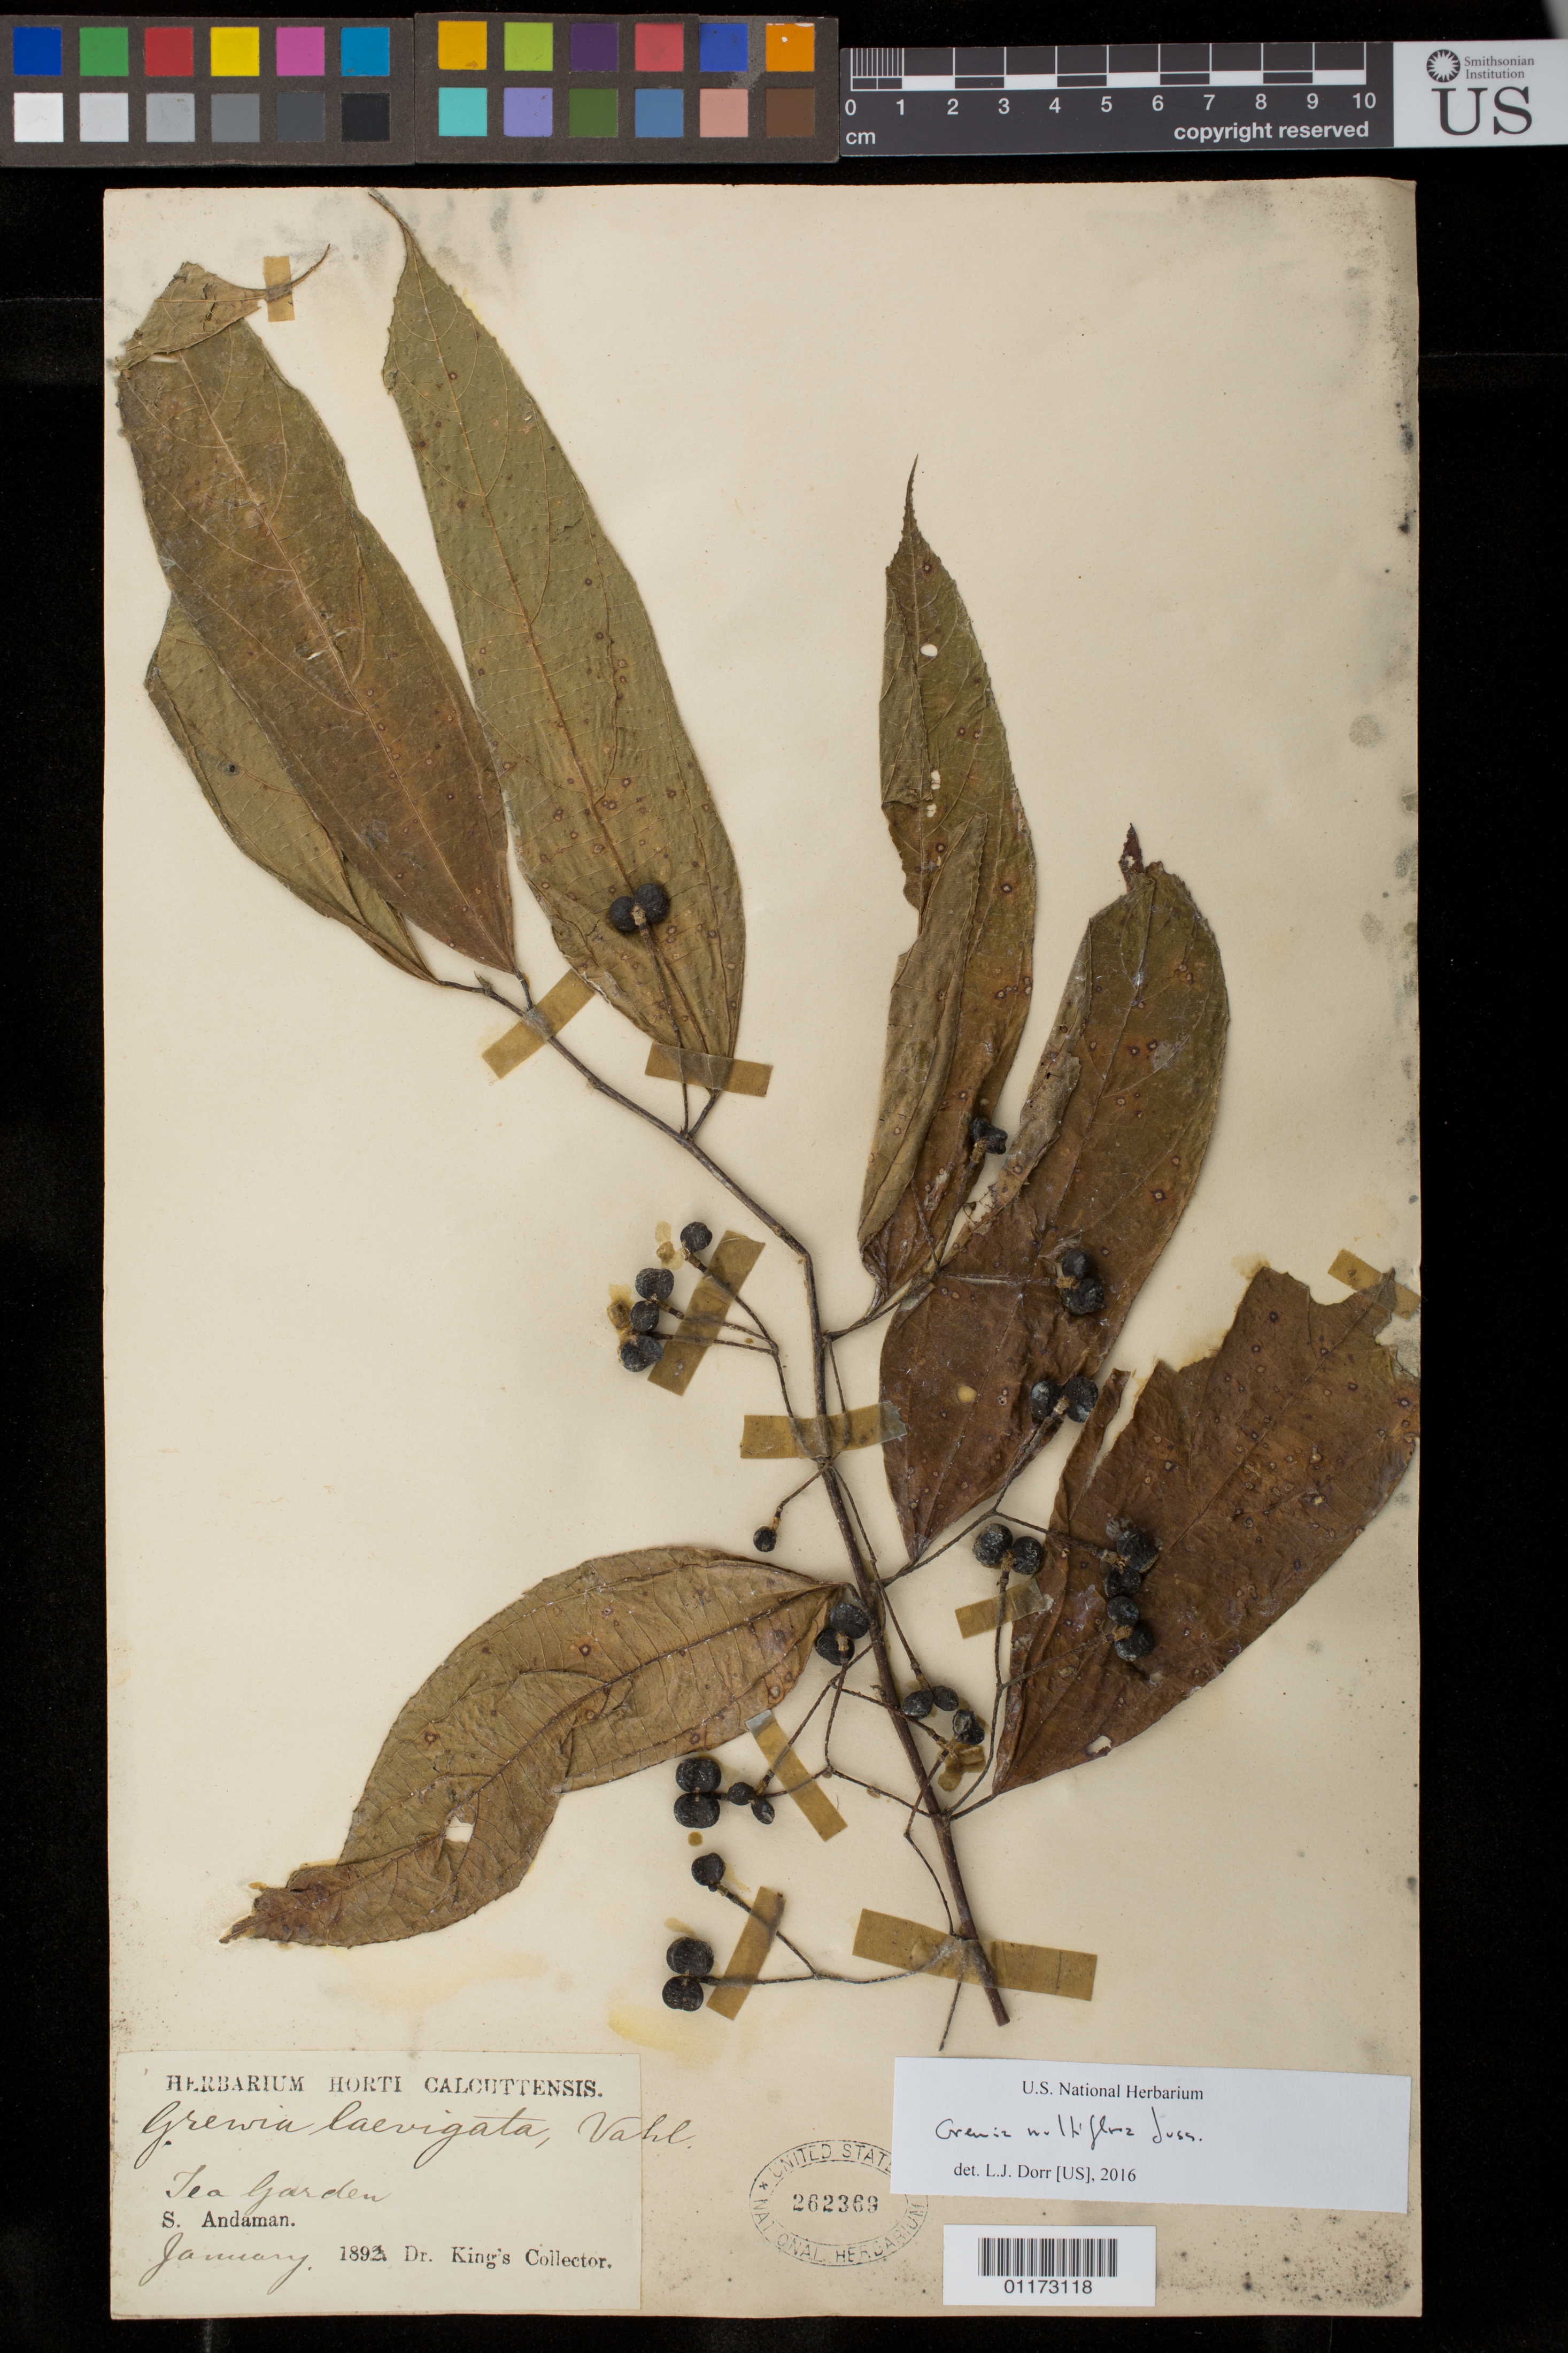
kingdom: Plantae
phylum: Tracheophyta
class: Magnoliopsida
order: Malvales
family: Malvaceae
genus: Grewia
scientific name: Grewia multiflora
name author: Juss.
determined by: Dorr, L. J., (BOT), Smithsonian Institution - National Museum of Natural History (UNITED STATES)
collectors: King, Dr.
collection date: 1893-01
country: India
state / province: Andaman and Nicobar Islands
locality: Tea Garden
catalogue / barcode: US 262369